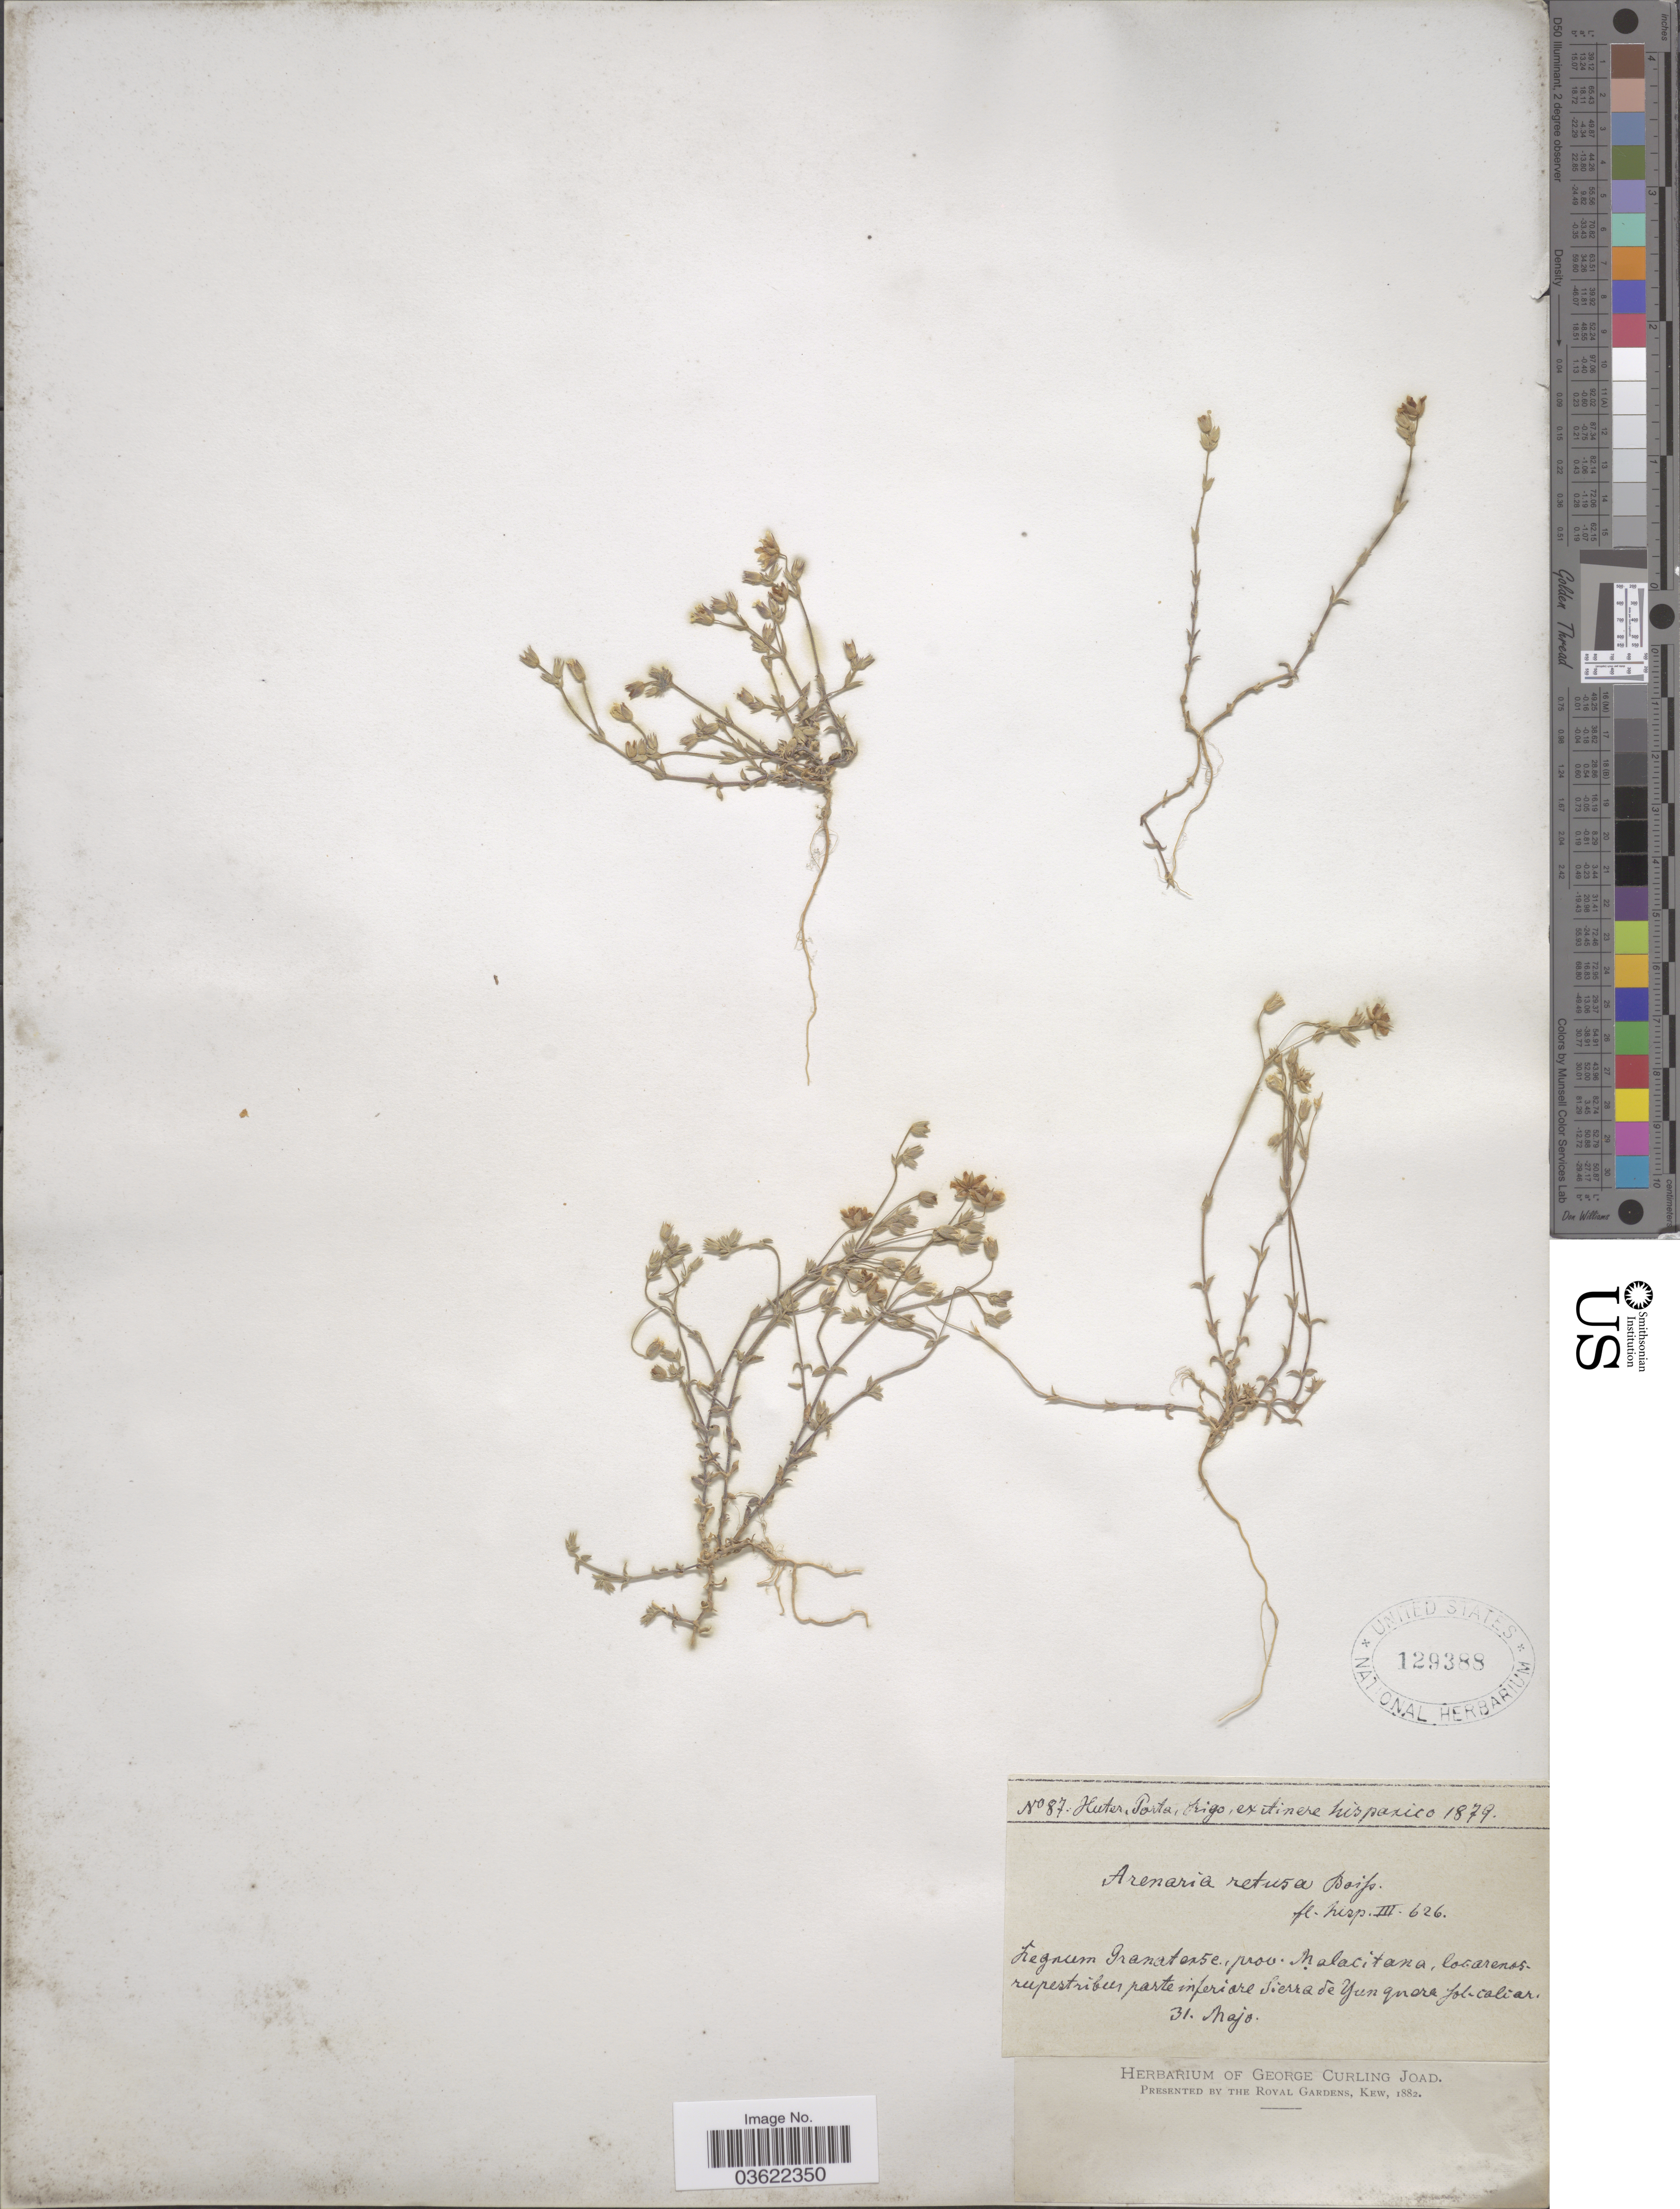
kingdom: Plantae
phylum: Tracheophyta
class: Magnoliopsida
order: Caryophyllales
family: Caryophyllaceae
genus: Arenaria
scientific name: Arenaria retusa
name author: Boiss.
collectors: -. Huter, -- Porta & -- Rigo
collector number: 87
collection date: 1879-05-31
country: Spain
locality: Hispanico. Prov. Malacitana, loc. arenos rupestribus parte inferiore Sierra de Yungara.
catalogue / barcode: US 129388